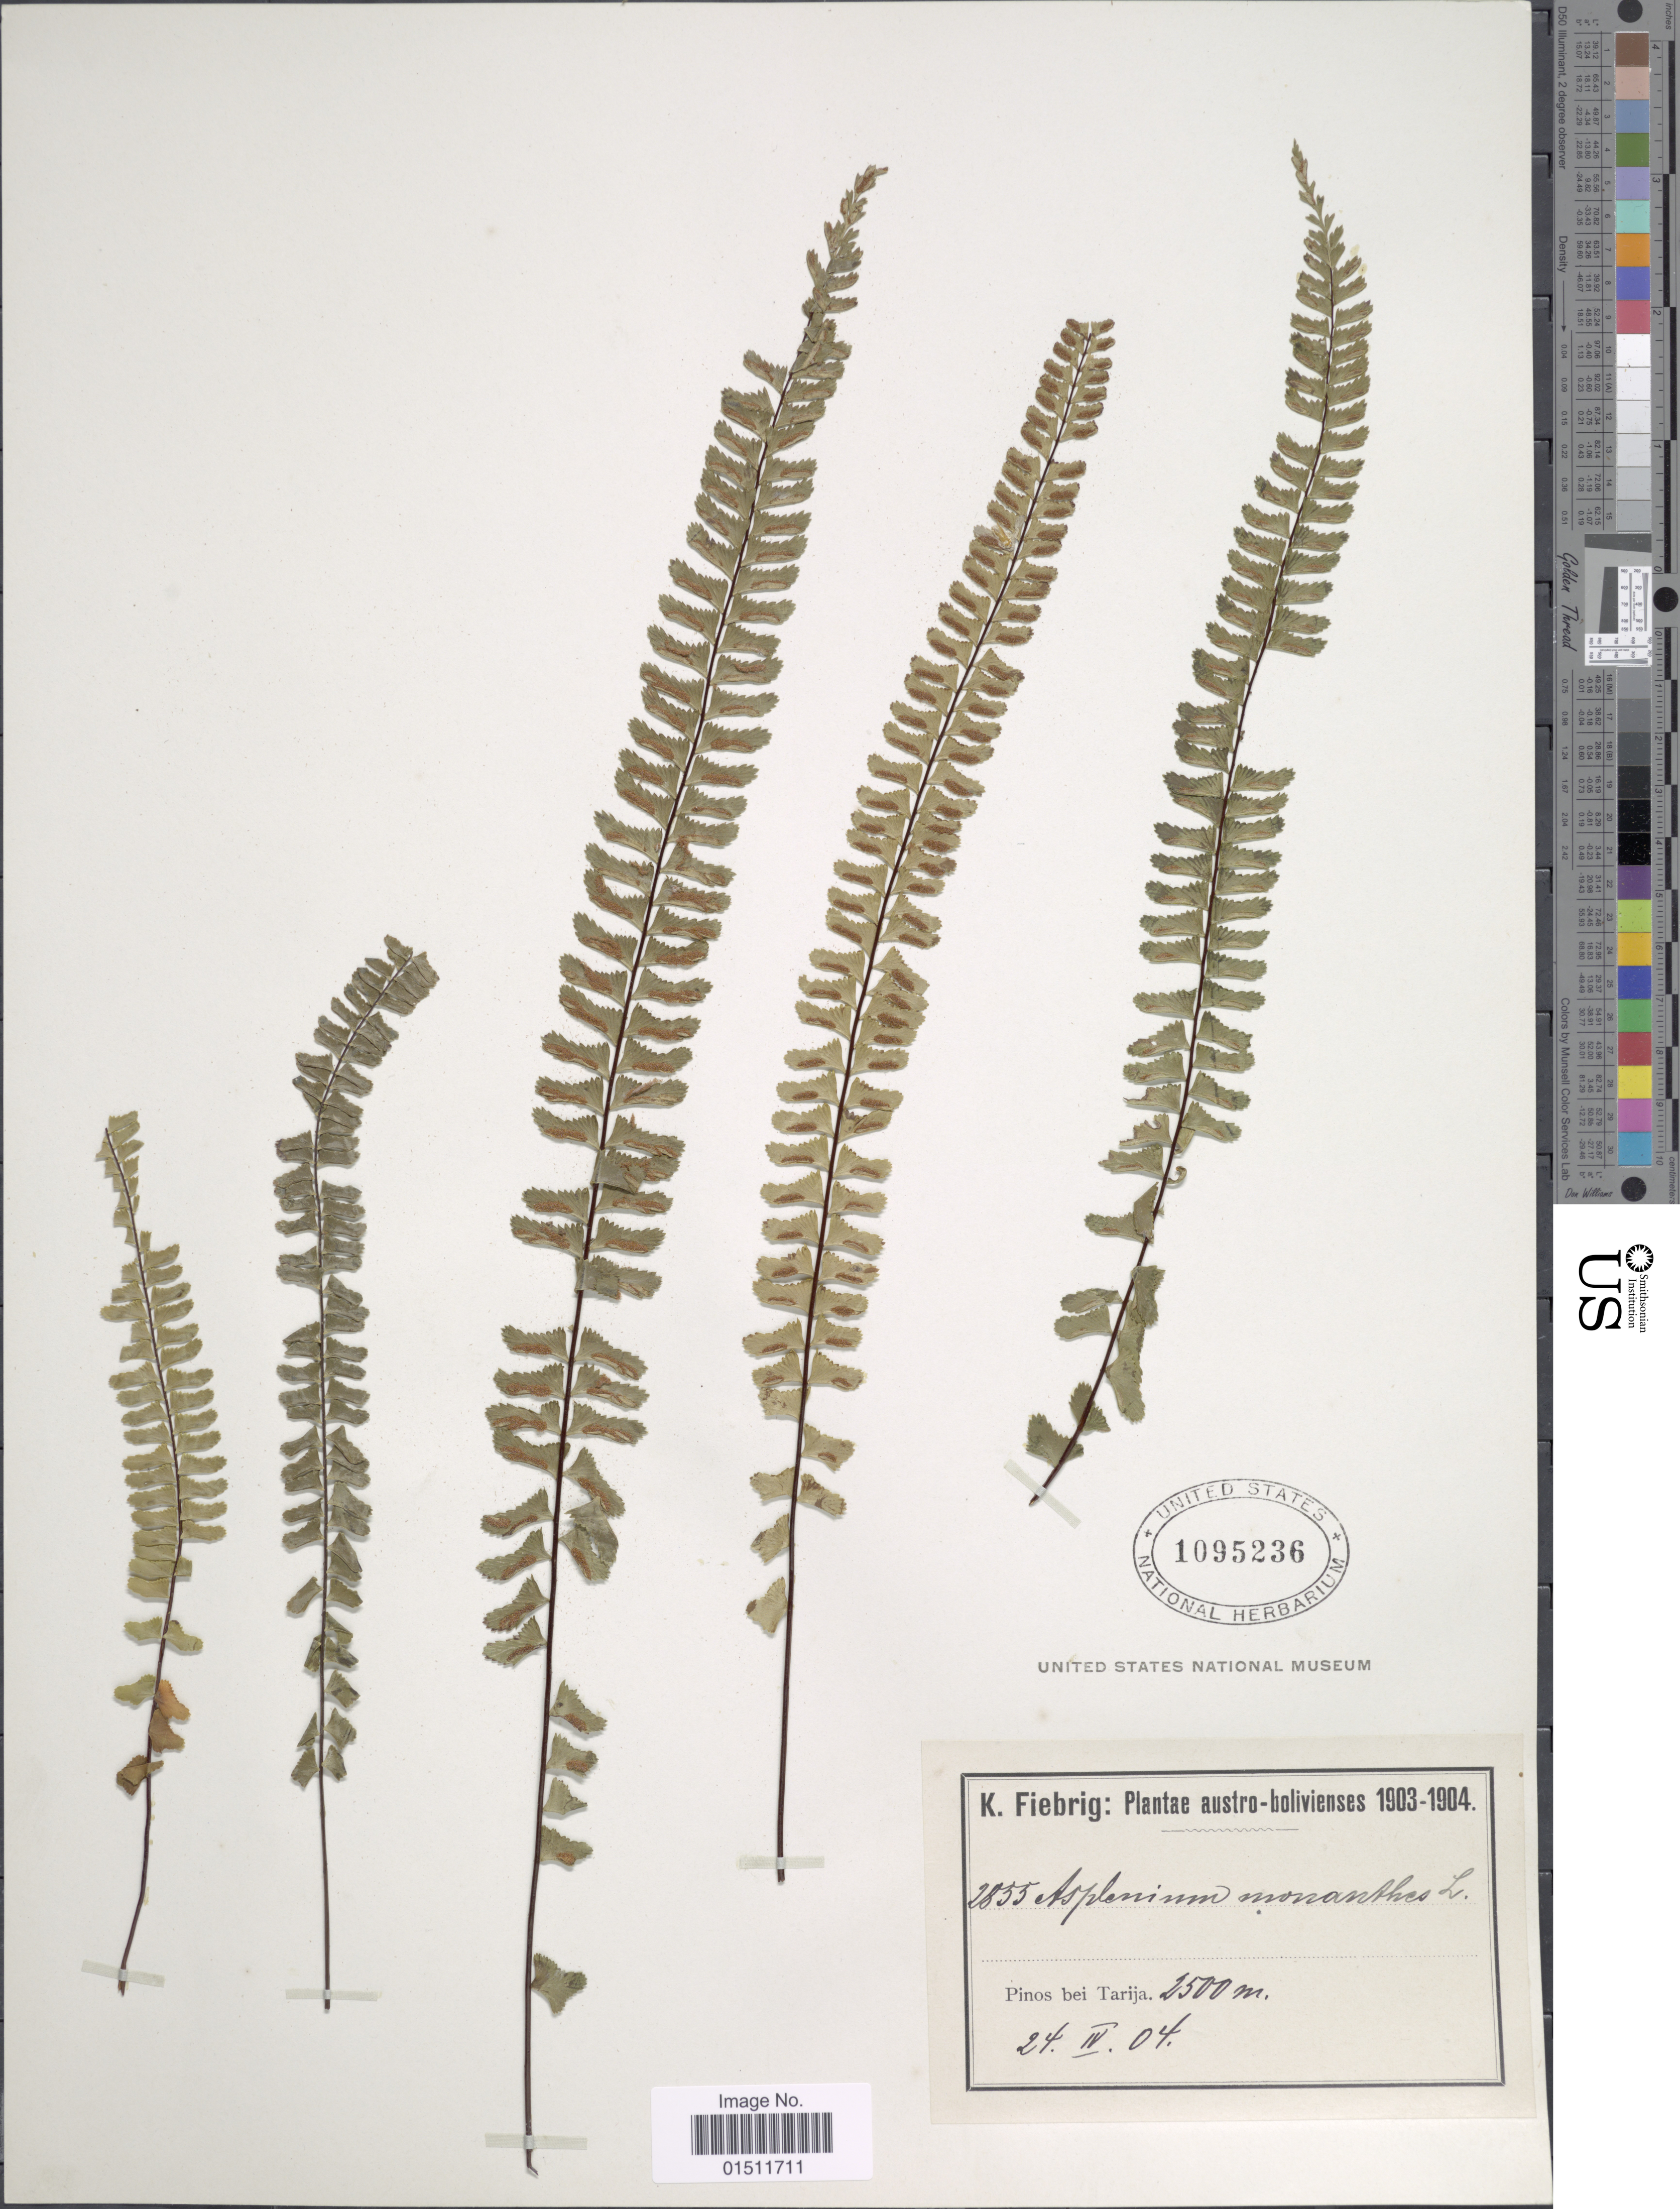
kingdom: Plantae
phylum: Tracheophyta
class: Polypodiopsida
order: Polypodiales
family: Aspleniaceae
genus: Asplenium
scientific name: Asplenium monanthes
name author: L.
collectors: K. Fiebrig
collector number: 2855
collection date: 1904-04-24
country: Bolivia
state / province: Tarija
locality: Austro- Bolivienses, Pinos bei Tarija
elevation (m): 2500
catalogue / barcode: US 1095236